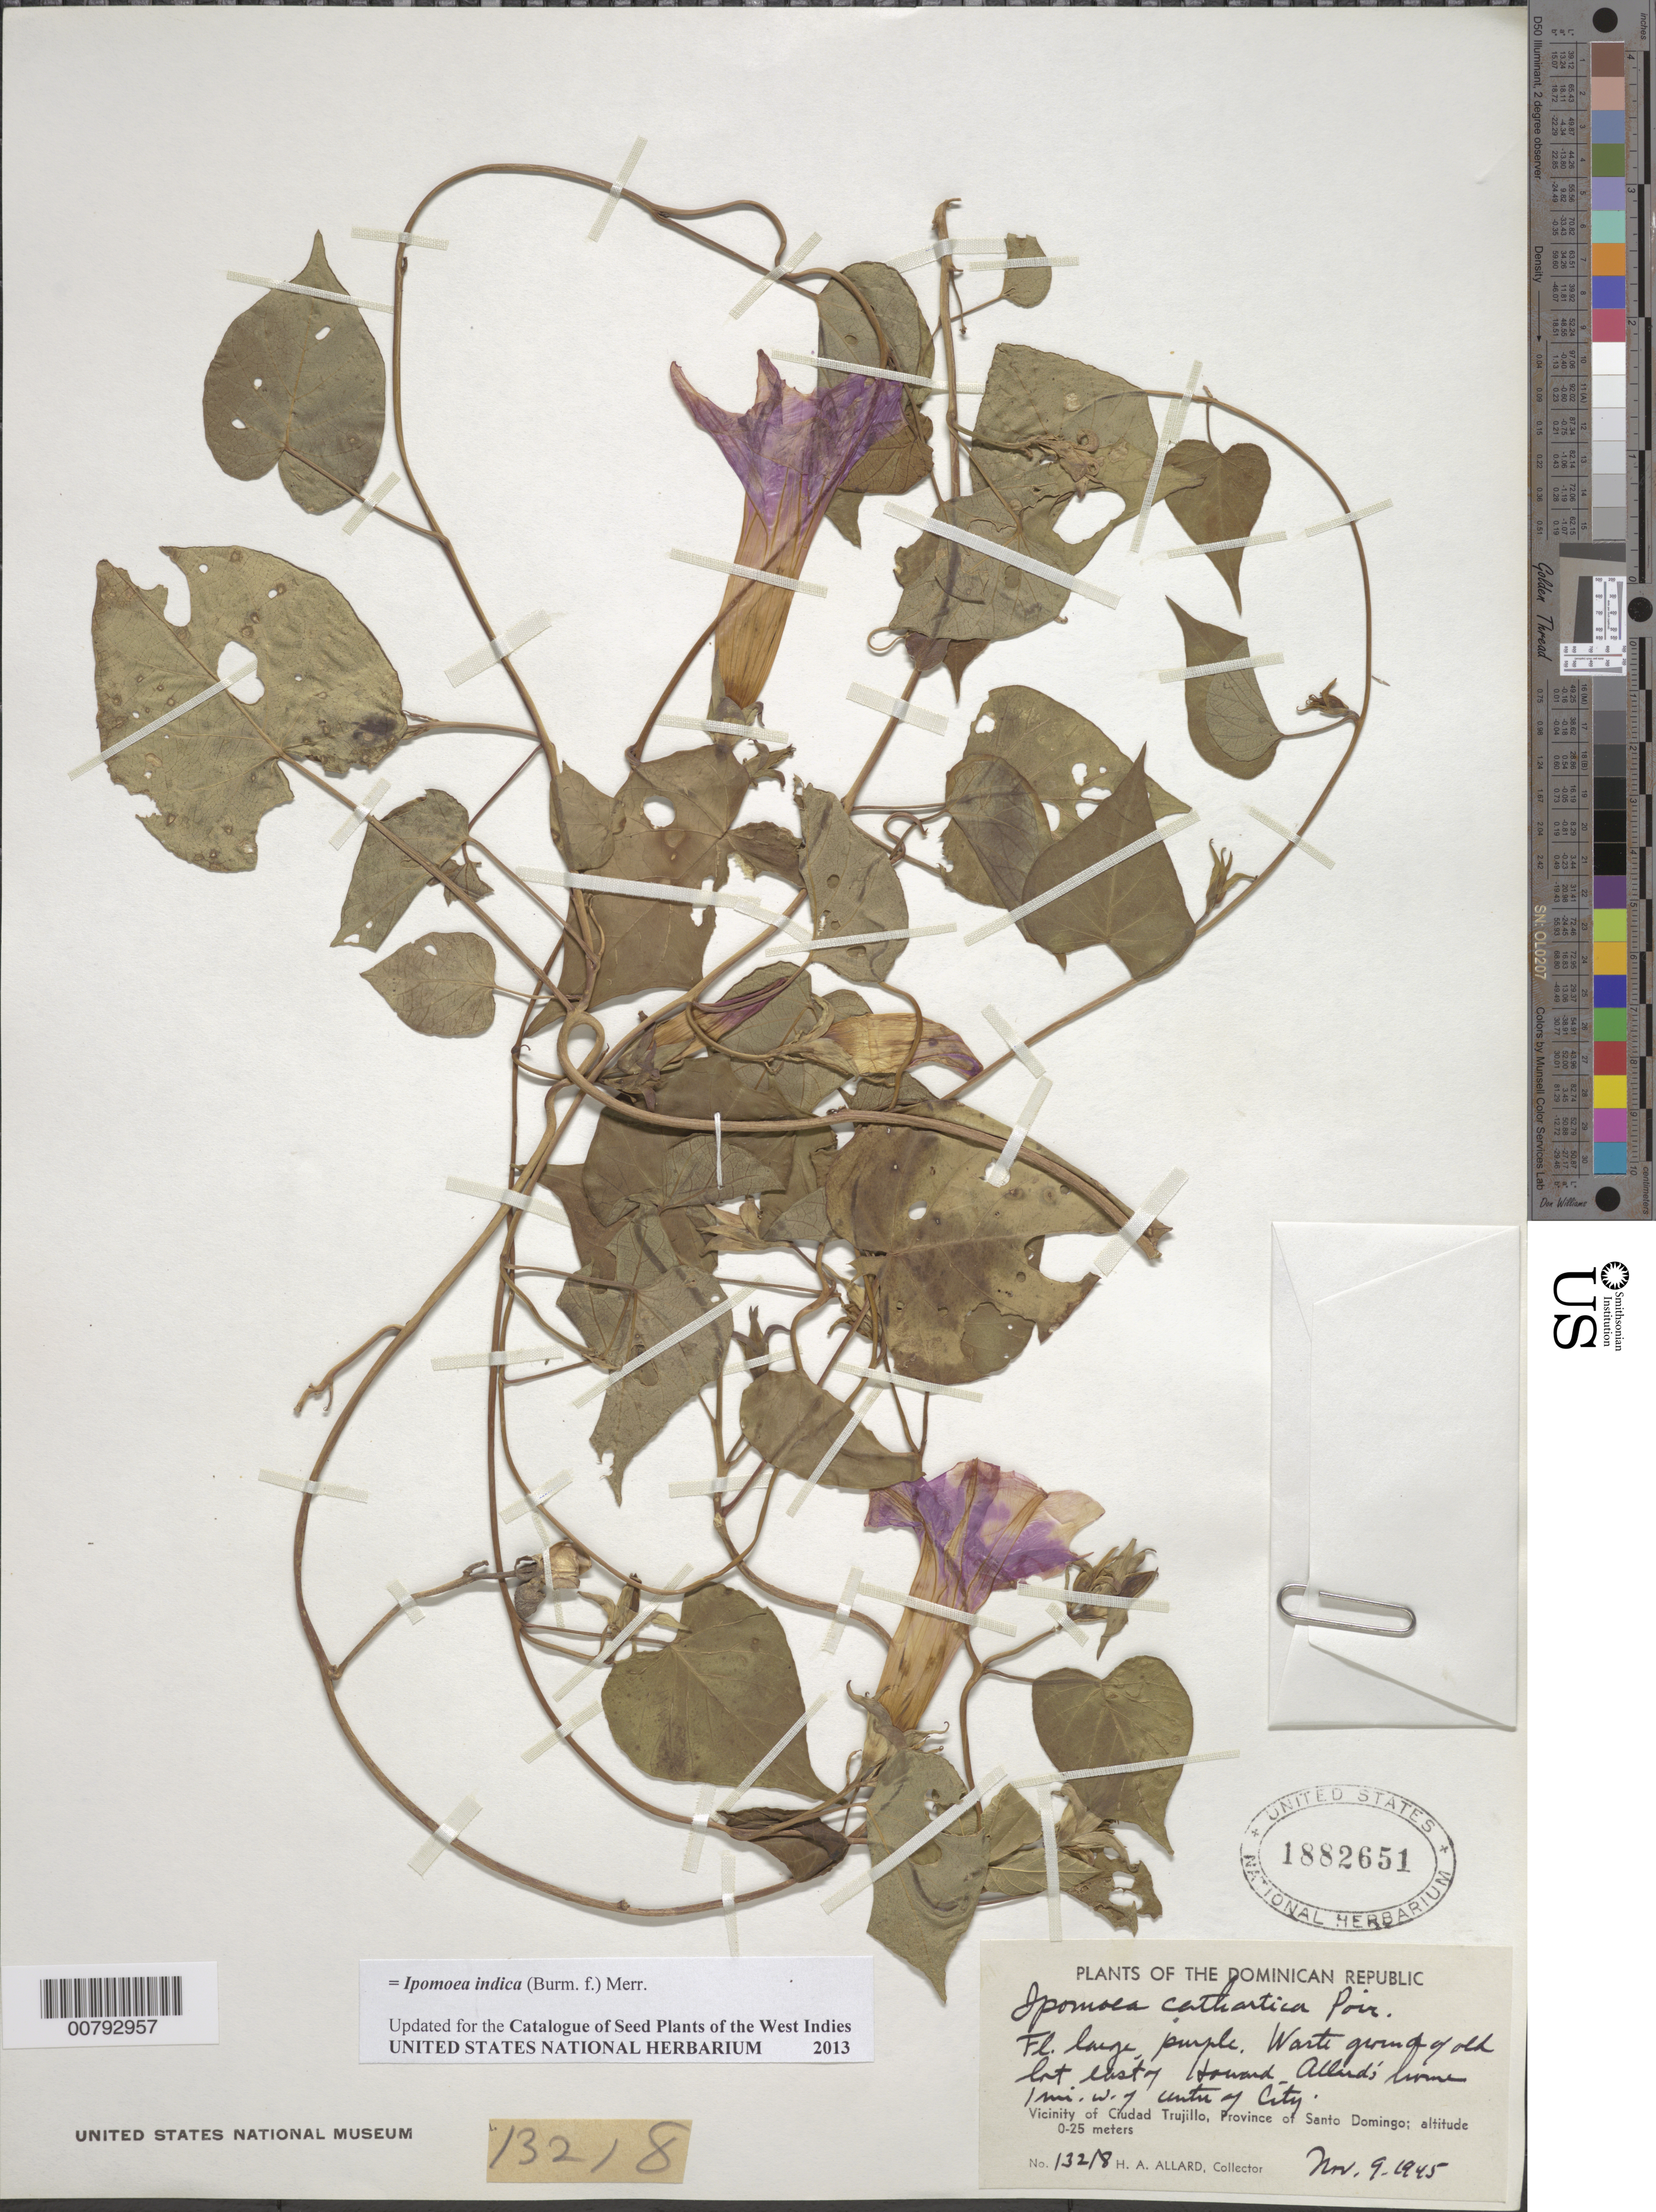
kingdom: Plantae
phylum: Tracheophyta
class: Magnoliopsida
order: Solanales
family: Convolvulaceae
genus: Ipomoea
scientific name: Ipomoea indica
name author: (Burm.) Merr.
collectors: H. A. Allard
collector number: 13218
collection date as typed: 09 Nov 1945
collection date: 1945-11-09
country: Dominican Republic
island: Hispaniola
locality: Province of Santo Domingo, vicinity of Ciudad Trujillo, east of Howard Allard's home 1 mile w of center of city.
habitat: Waste ground of old lot.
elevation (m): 0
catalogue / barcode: US 1882651